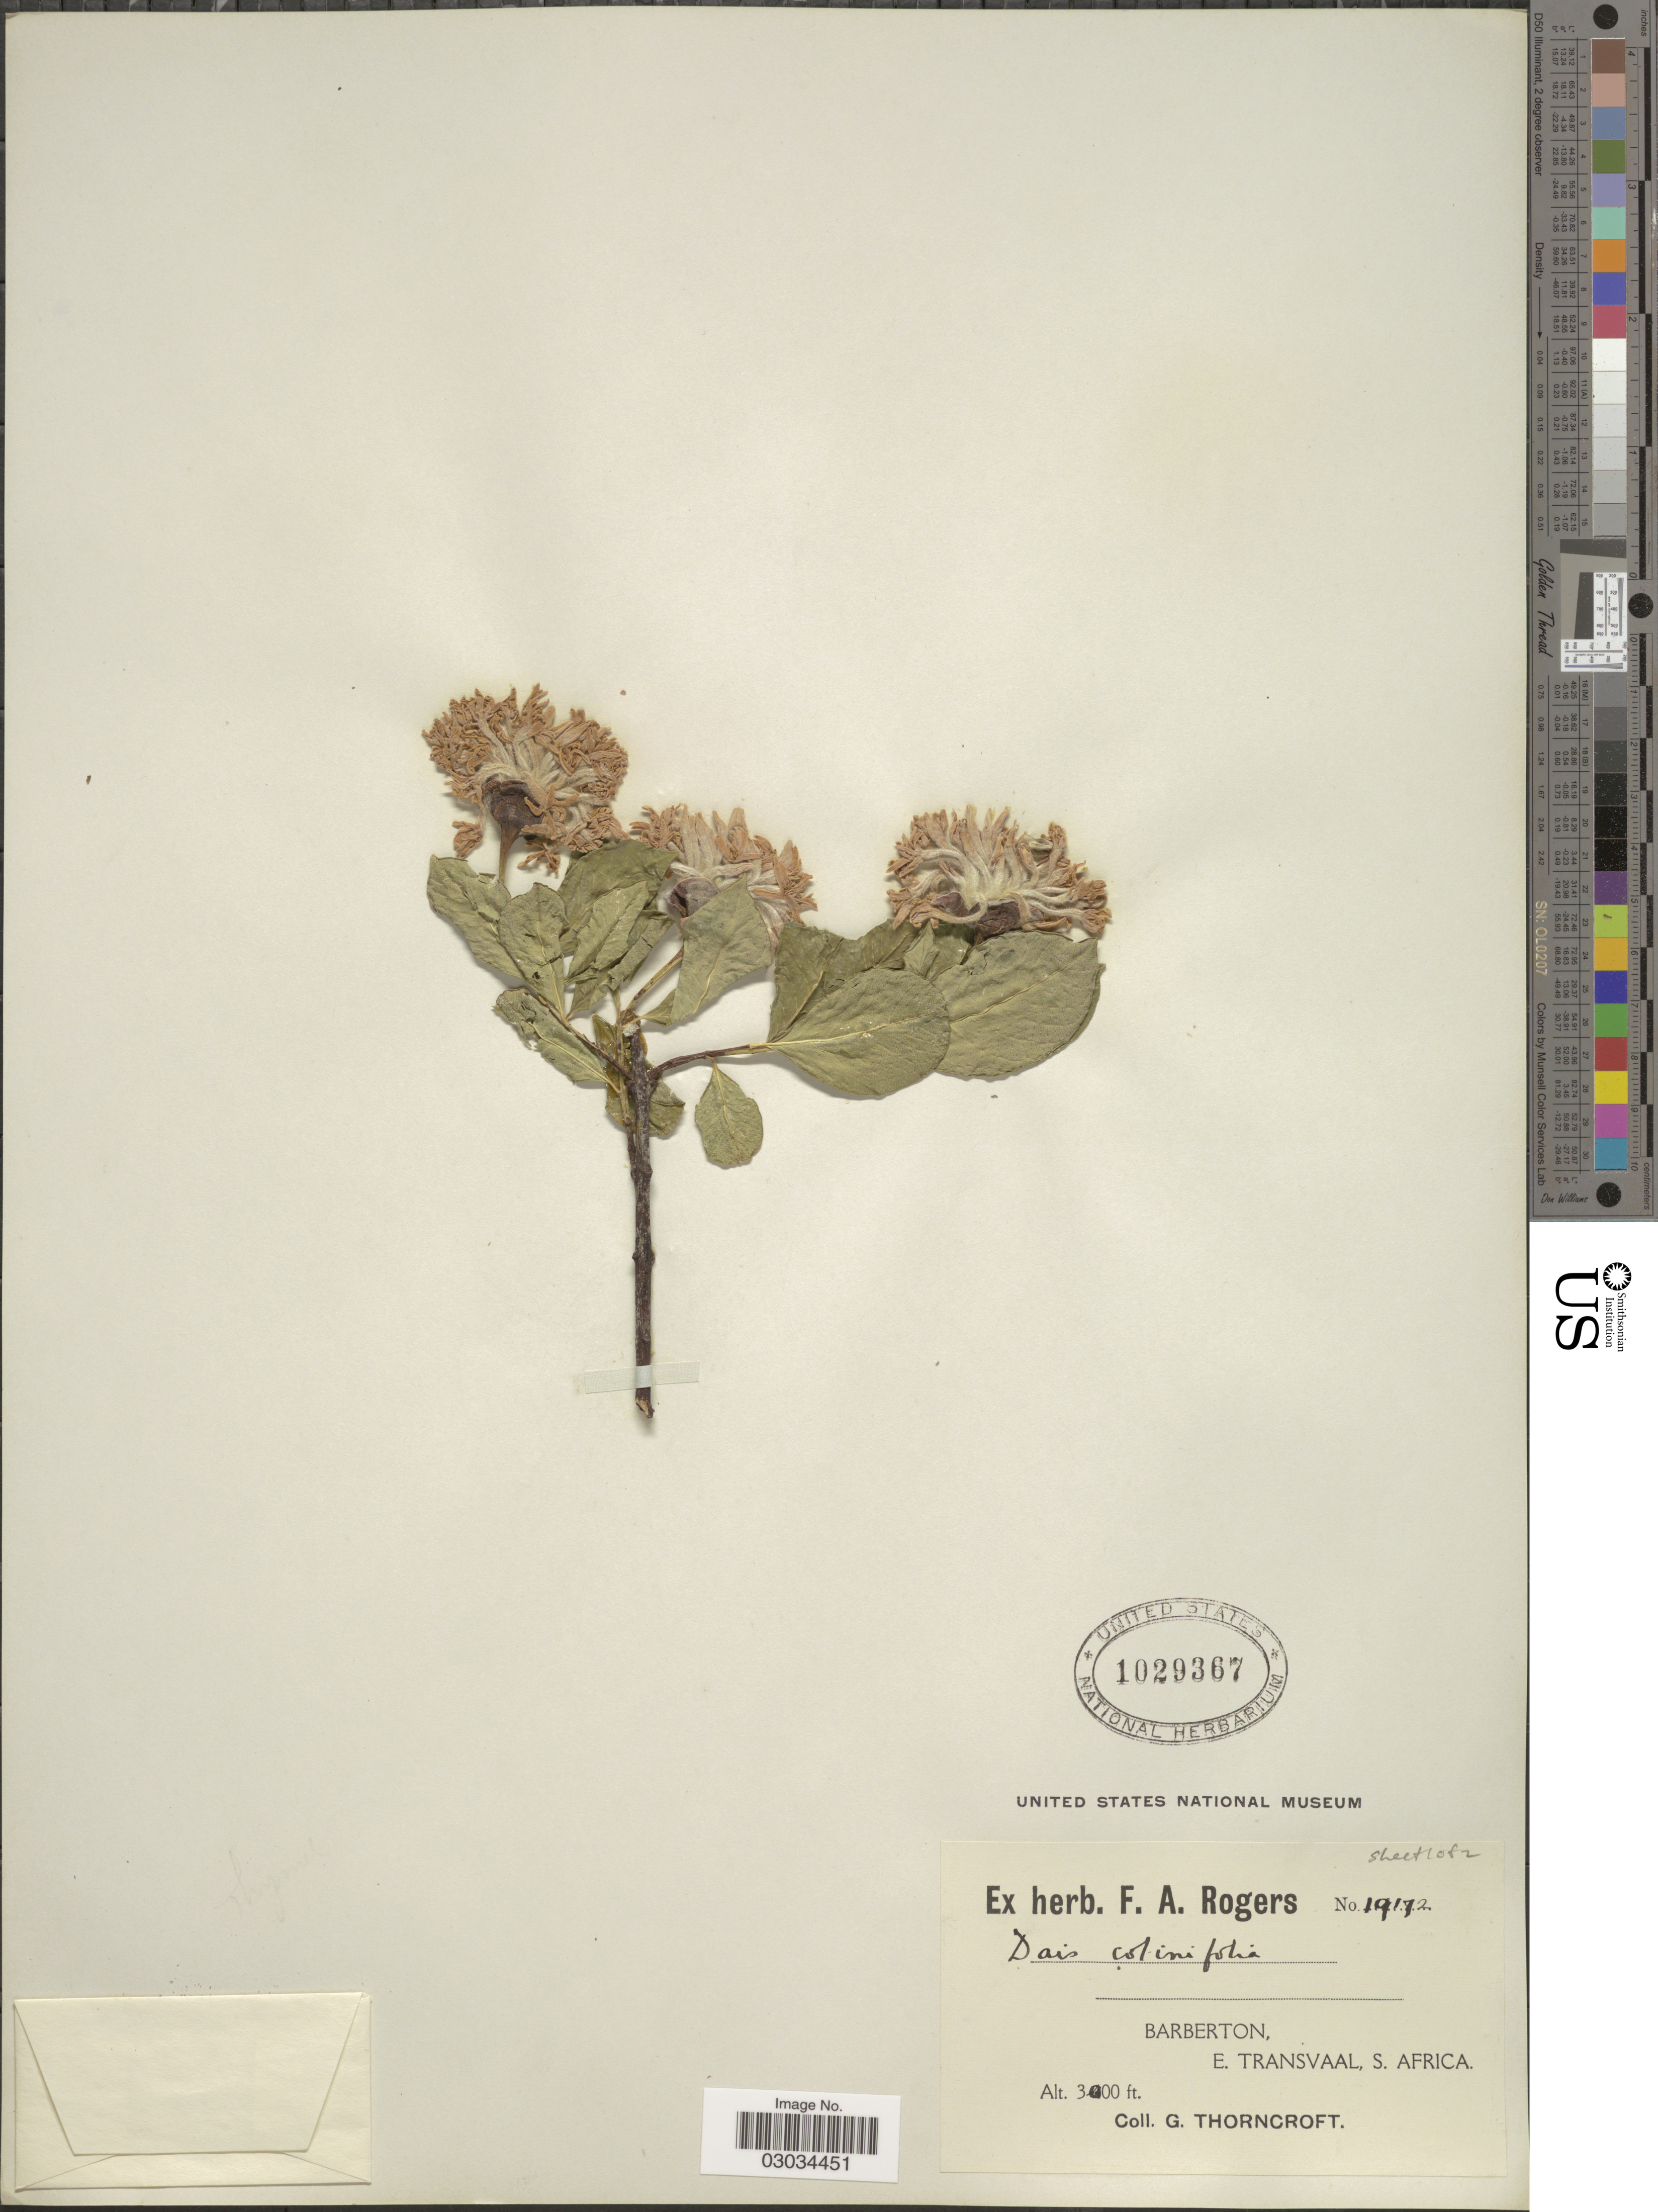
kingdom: Plantae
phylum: Tracheophyta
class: Magnoliopsida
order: Malvales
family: Thymelaeaceae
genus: Dais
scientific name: Dais cotinifolia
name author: L.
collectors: G. Thorncroft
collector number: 19172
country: South Africa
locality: Barberton, E. Transvaal, S. Africa.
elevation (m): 914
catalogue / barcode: US 1029367